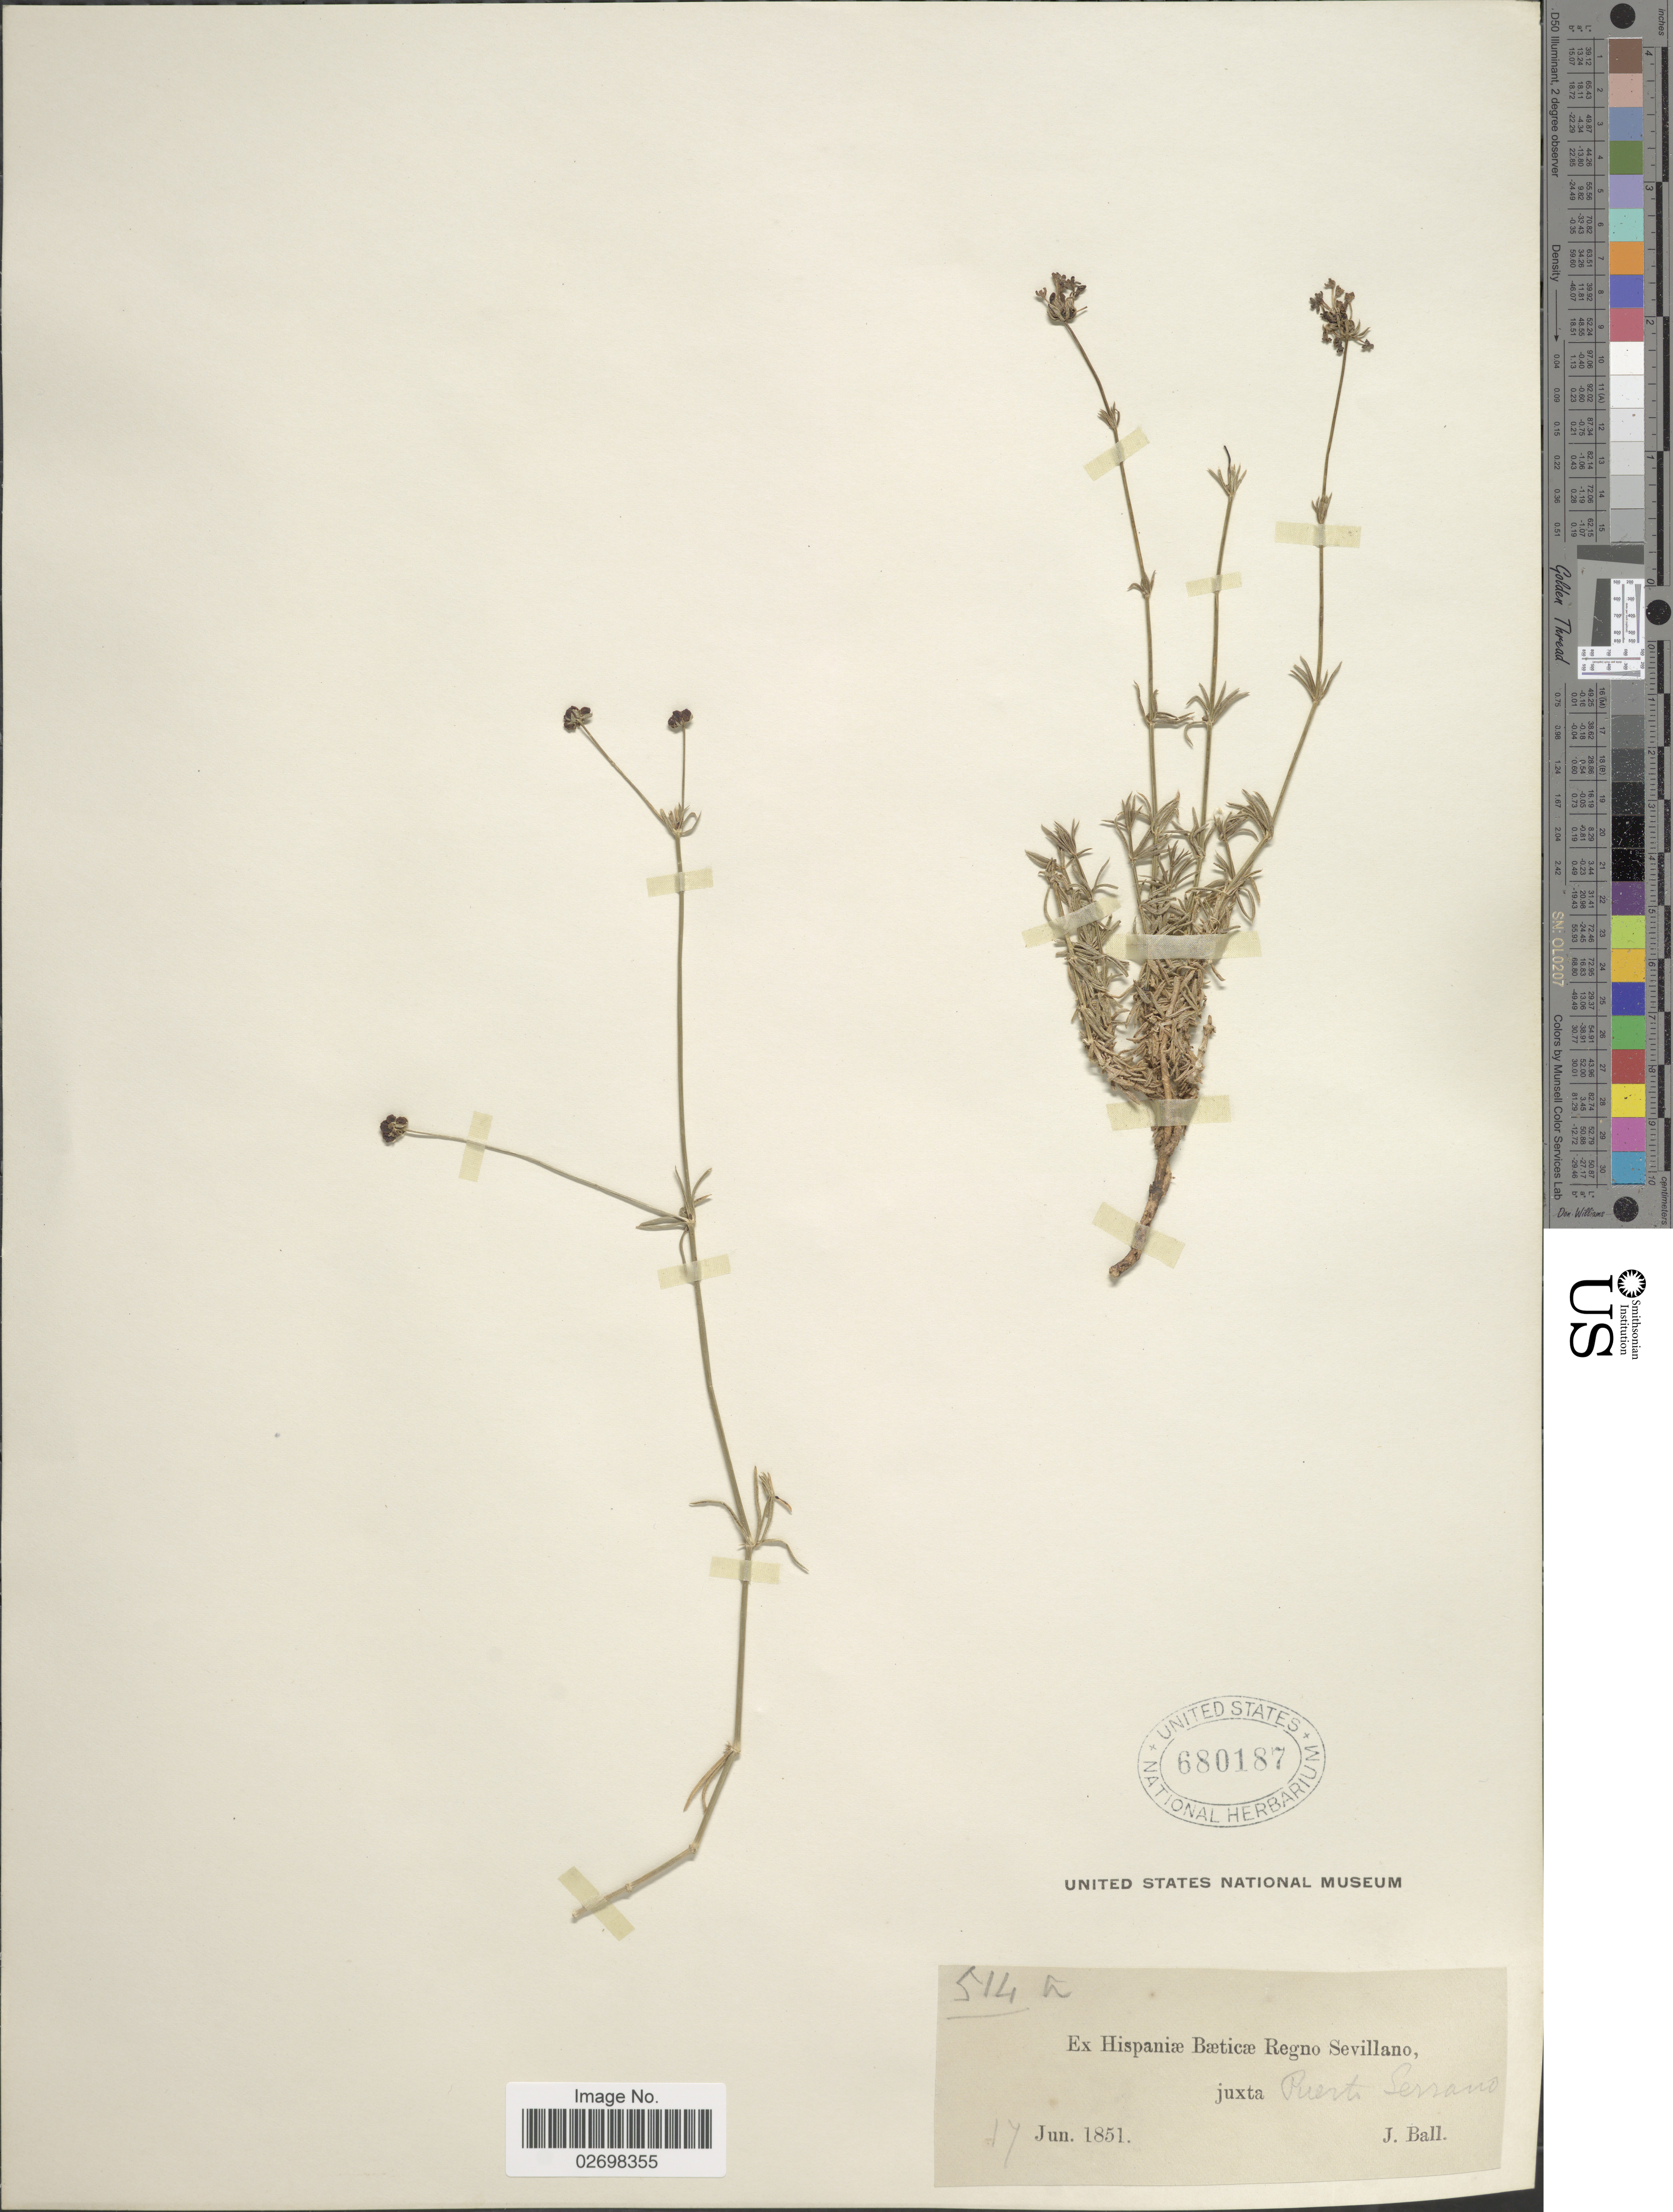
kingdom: Plantae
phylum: Tracheophyta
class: Magnoliopsida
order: Gentianales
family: Rubiaceae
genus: Galium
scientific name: Galium sp.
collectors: J. Ball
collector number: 514a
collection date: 1851-06-17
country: Spain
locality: Hispaniæ Bæticæ Regno Sevillano, juxta Puerto Serrano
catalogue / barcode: US 680187